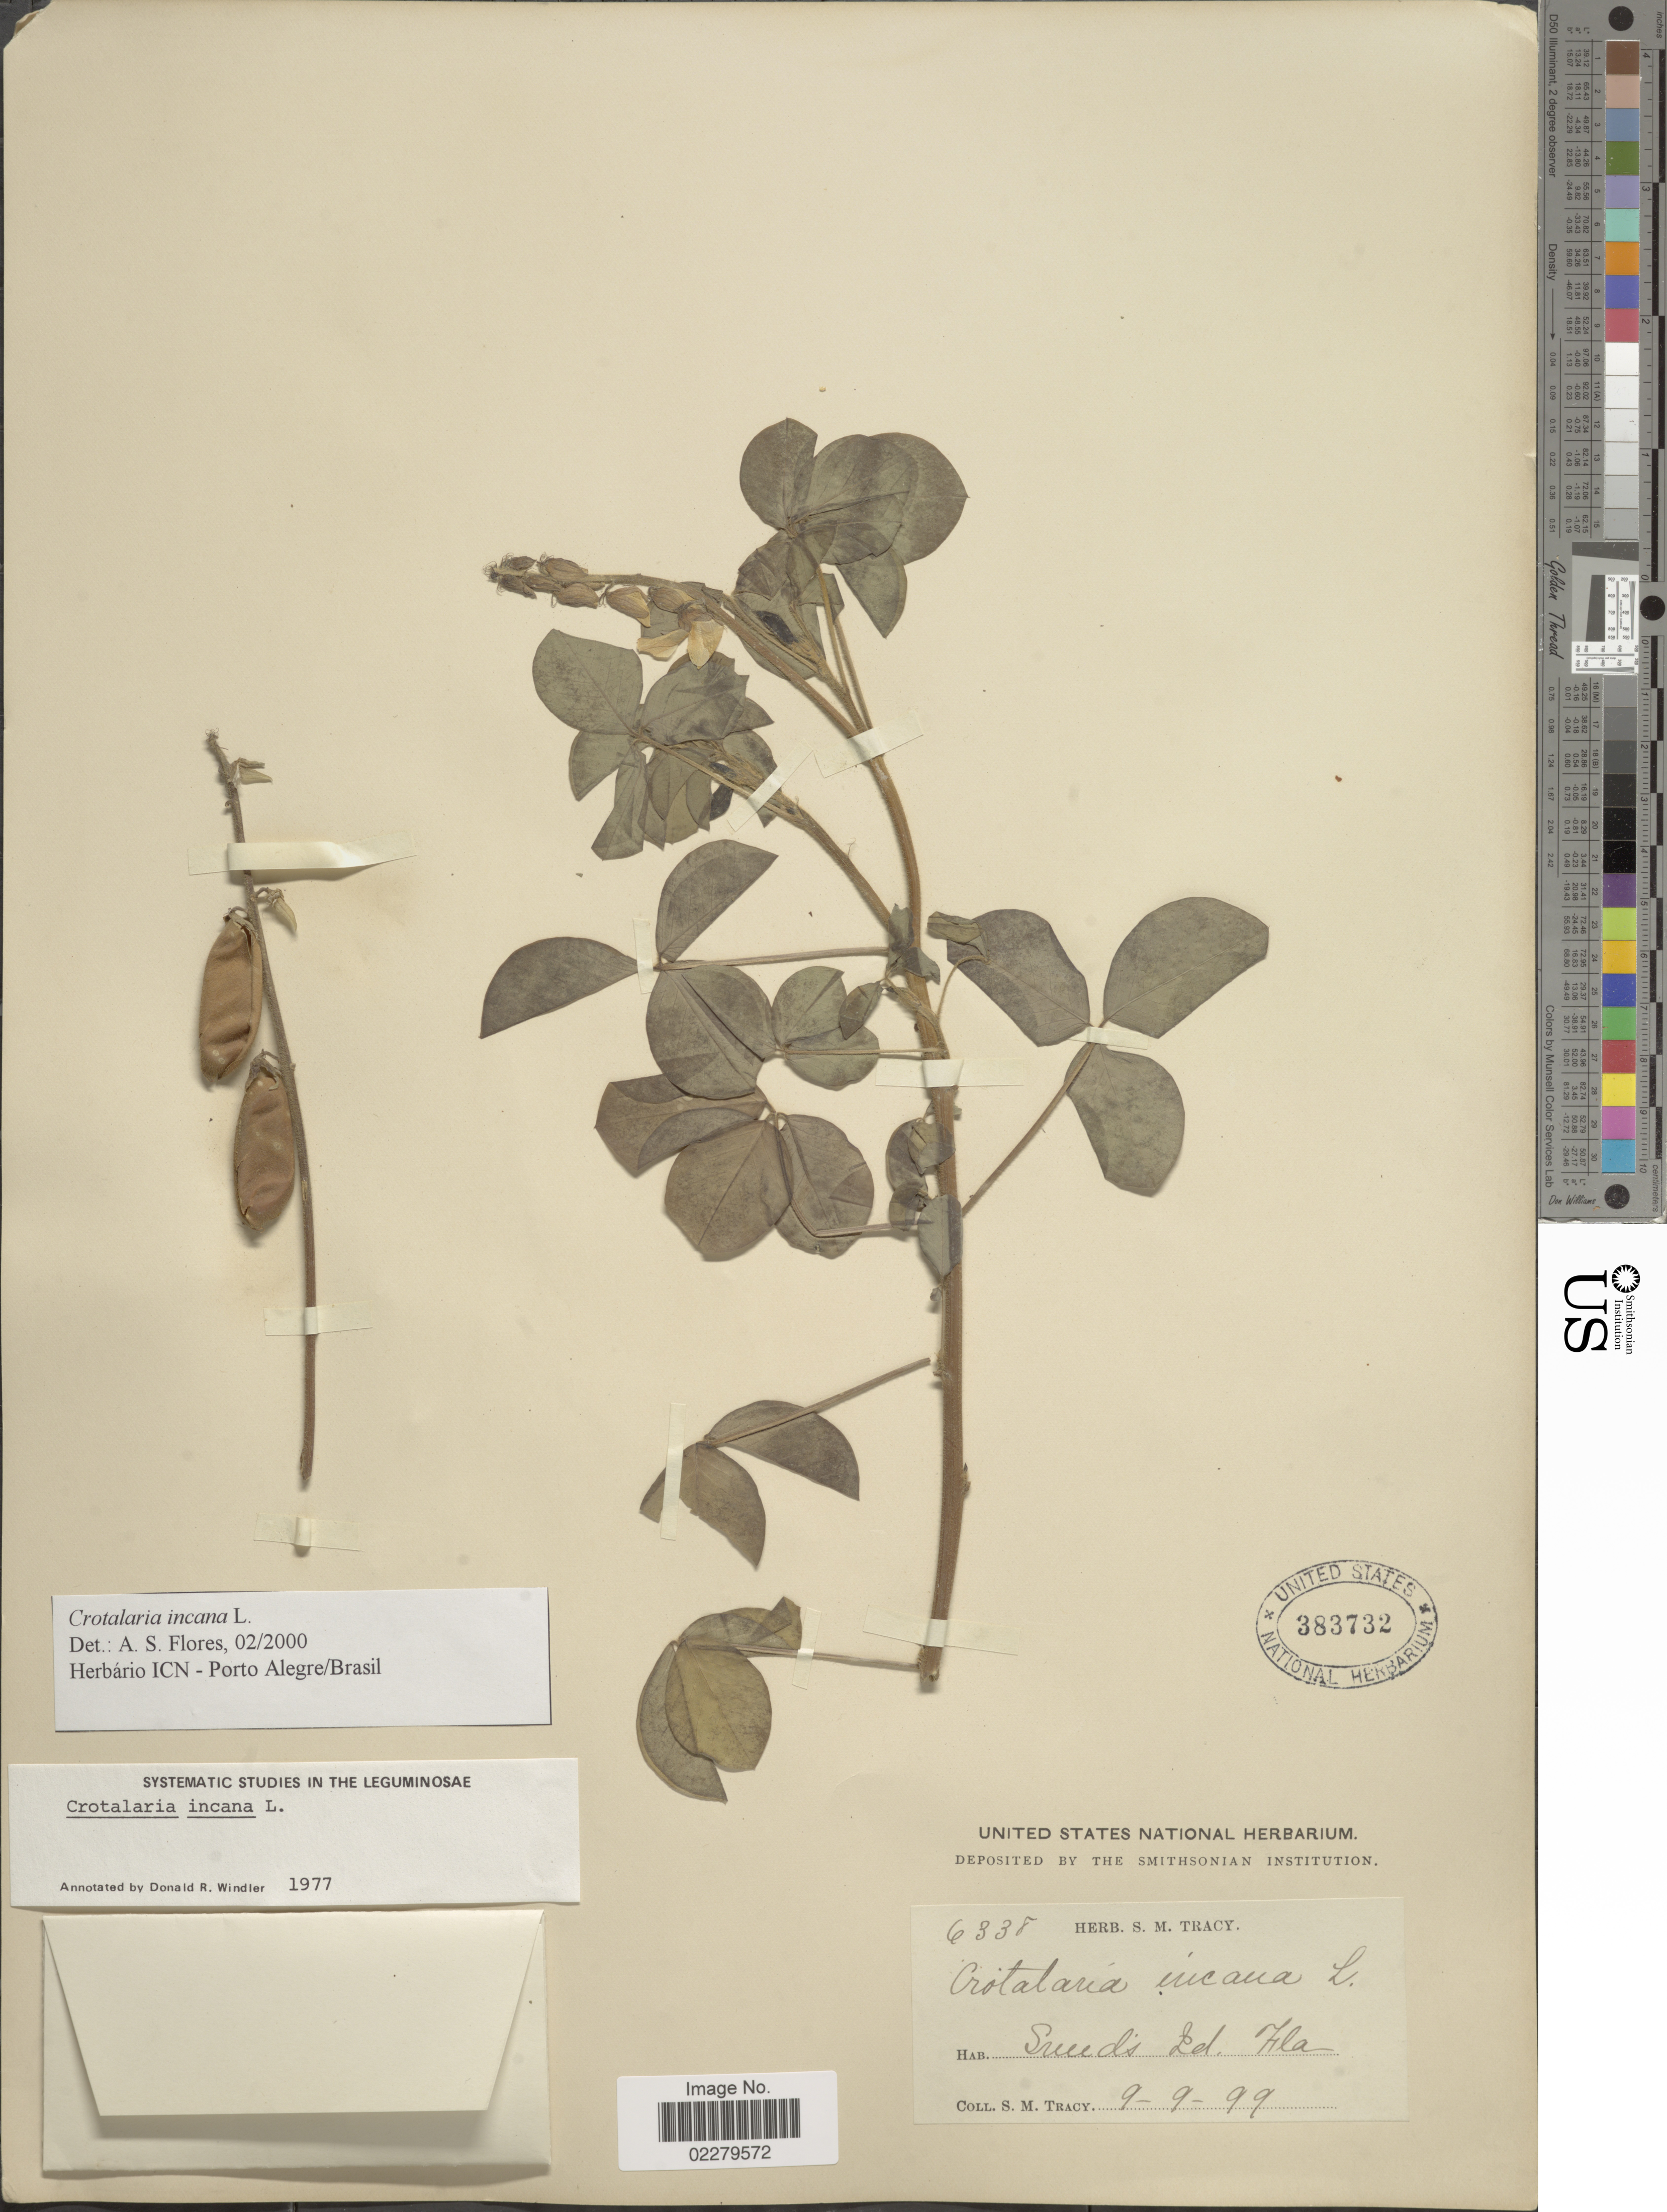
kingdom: Plantae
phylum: Tracheophyta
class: Magnoliopsida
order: Fabales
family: Fabaceae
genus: Crotalaria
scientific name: Crotalaria incana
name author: L.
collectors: S. Stracy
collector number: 6338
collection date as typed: Transcribed d/m/y: 9/9/99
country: United States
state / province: Florida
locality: Sneeds Id.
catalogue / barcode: US 383732